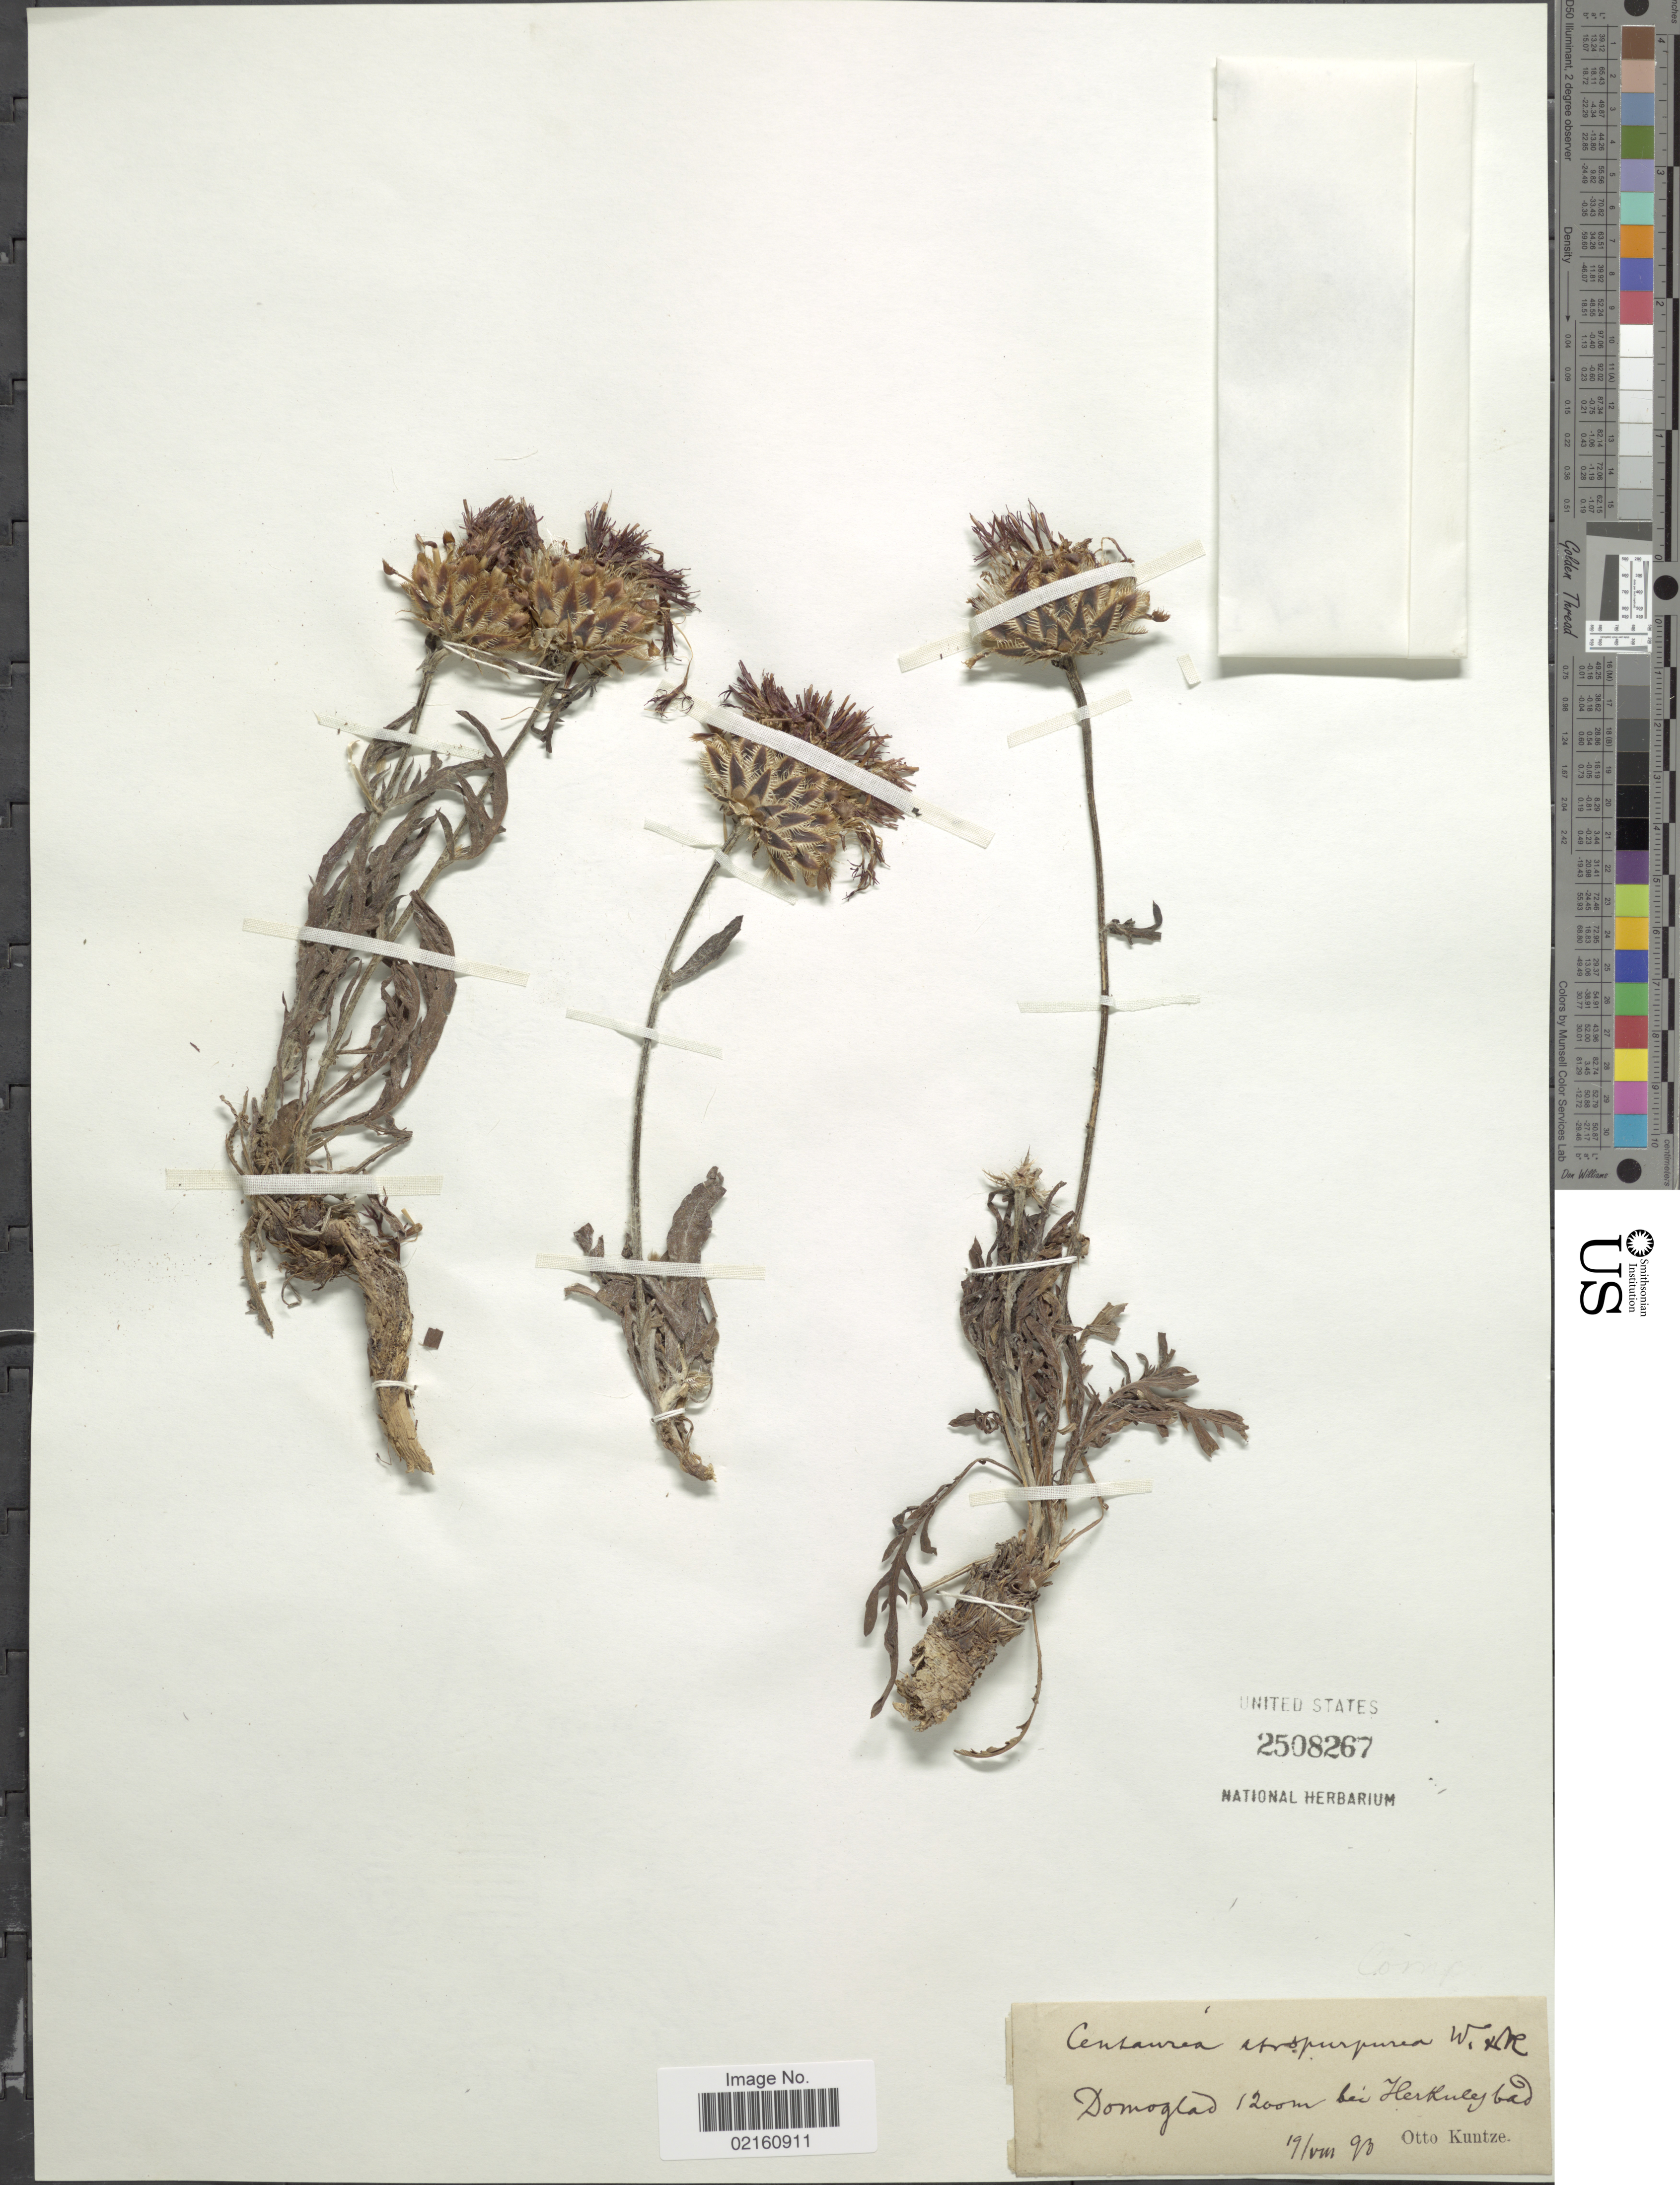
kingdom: Plantae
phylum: Tracheophyta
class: Magnoliopsida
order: Asterales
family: Asteraceae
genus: Centaurea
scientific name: Centaurea calocephala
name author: Willd.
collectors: C.E.O. Kuntze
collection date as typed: Transcribed d/m/y: 19//93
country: Romania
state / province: Caras-Severin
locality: Domogled bei Herkulesbad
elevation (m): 1200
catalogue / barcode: US 2508267